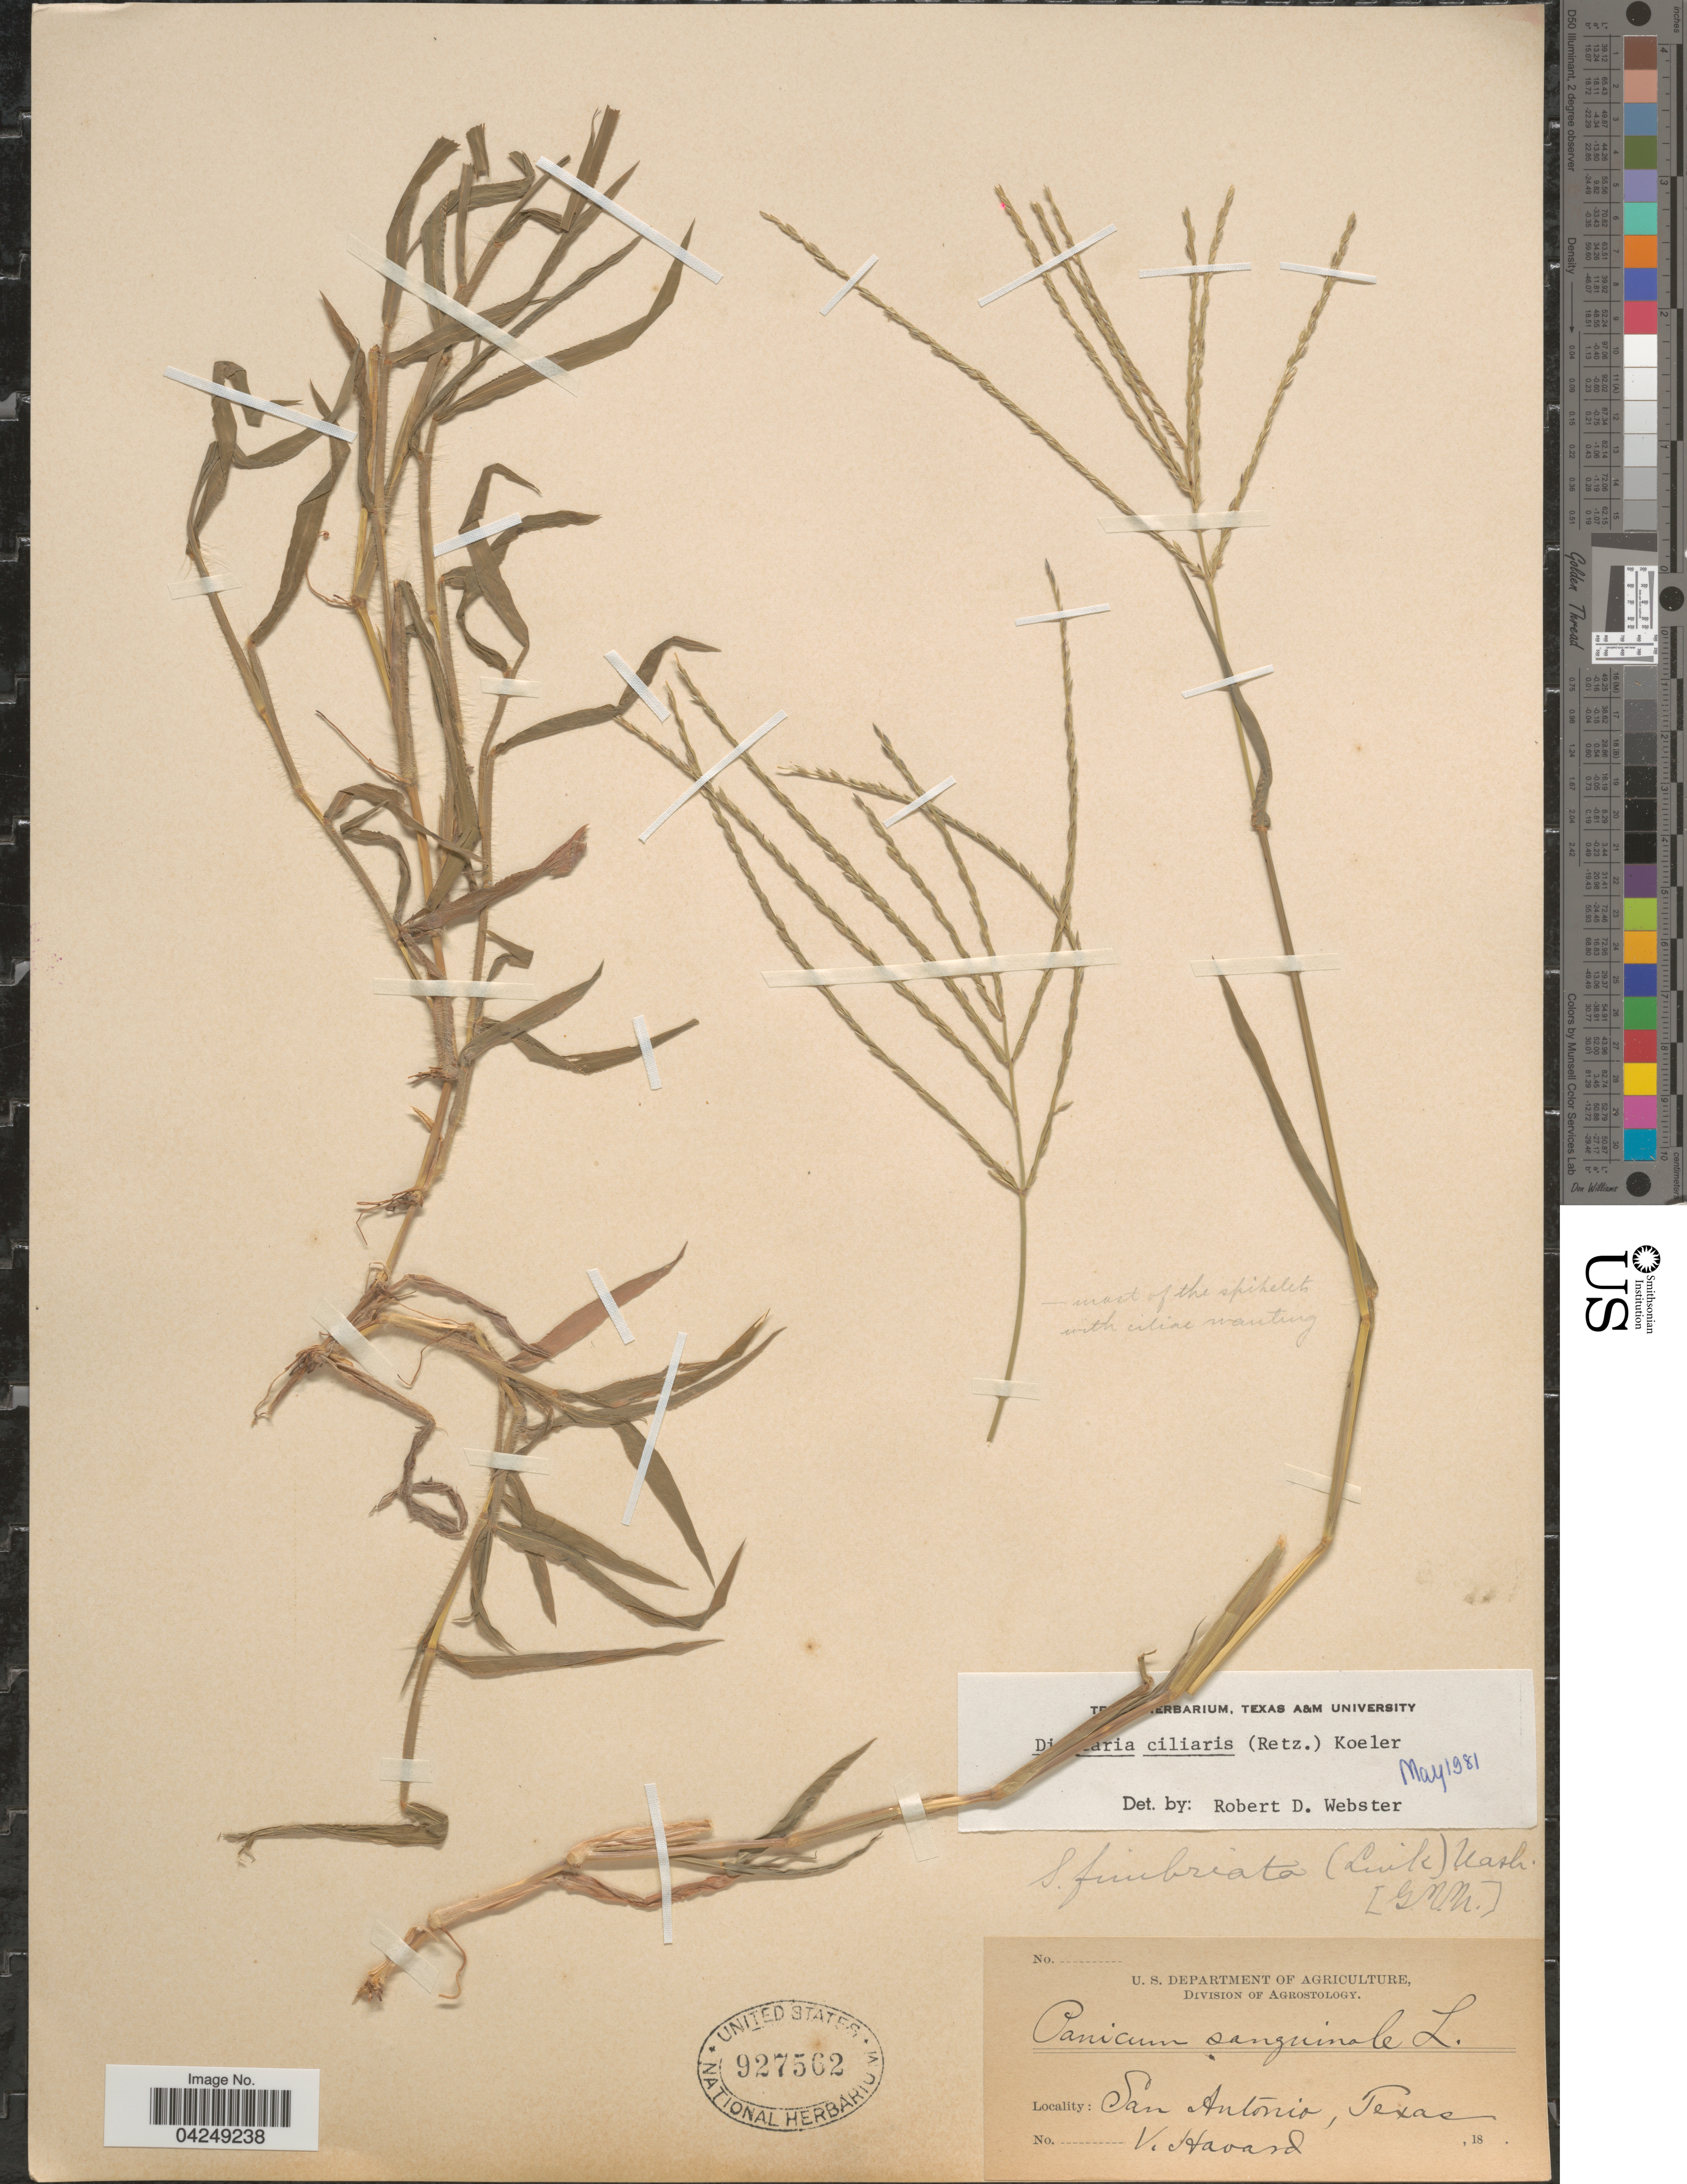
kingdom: Plantae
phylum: Tracheophyta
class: Liliopsida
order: Poales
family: Poaceae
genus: Digitaria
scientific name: Digitaria ciliaris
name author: (Retz.) Koeler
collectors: V. Havard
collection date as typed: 18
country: United States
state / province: Texas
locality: San Antonio.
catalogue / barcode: US 927562